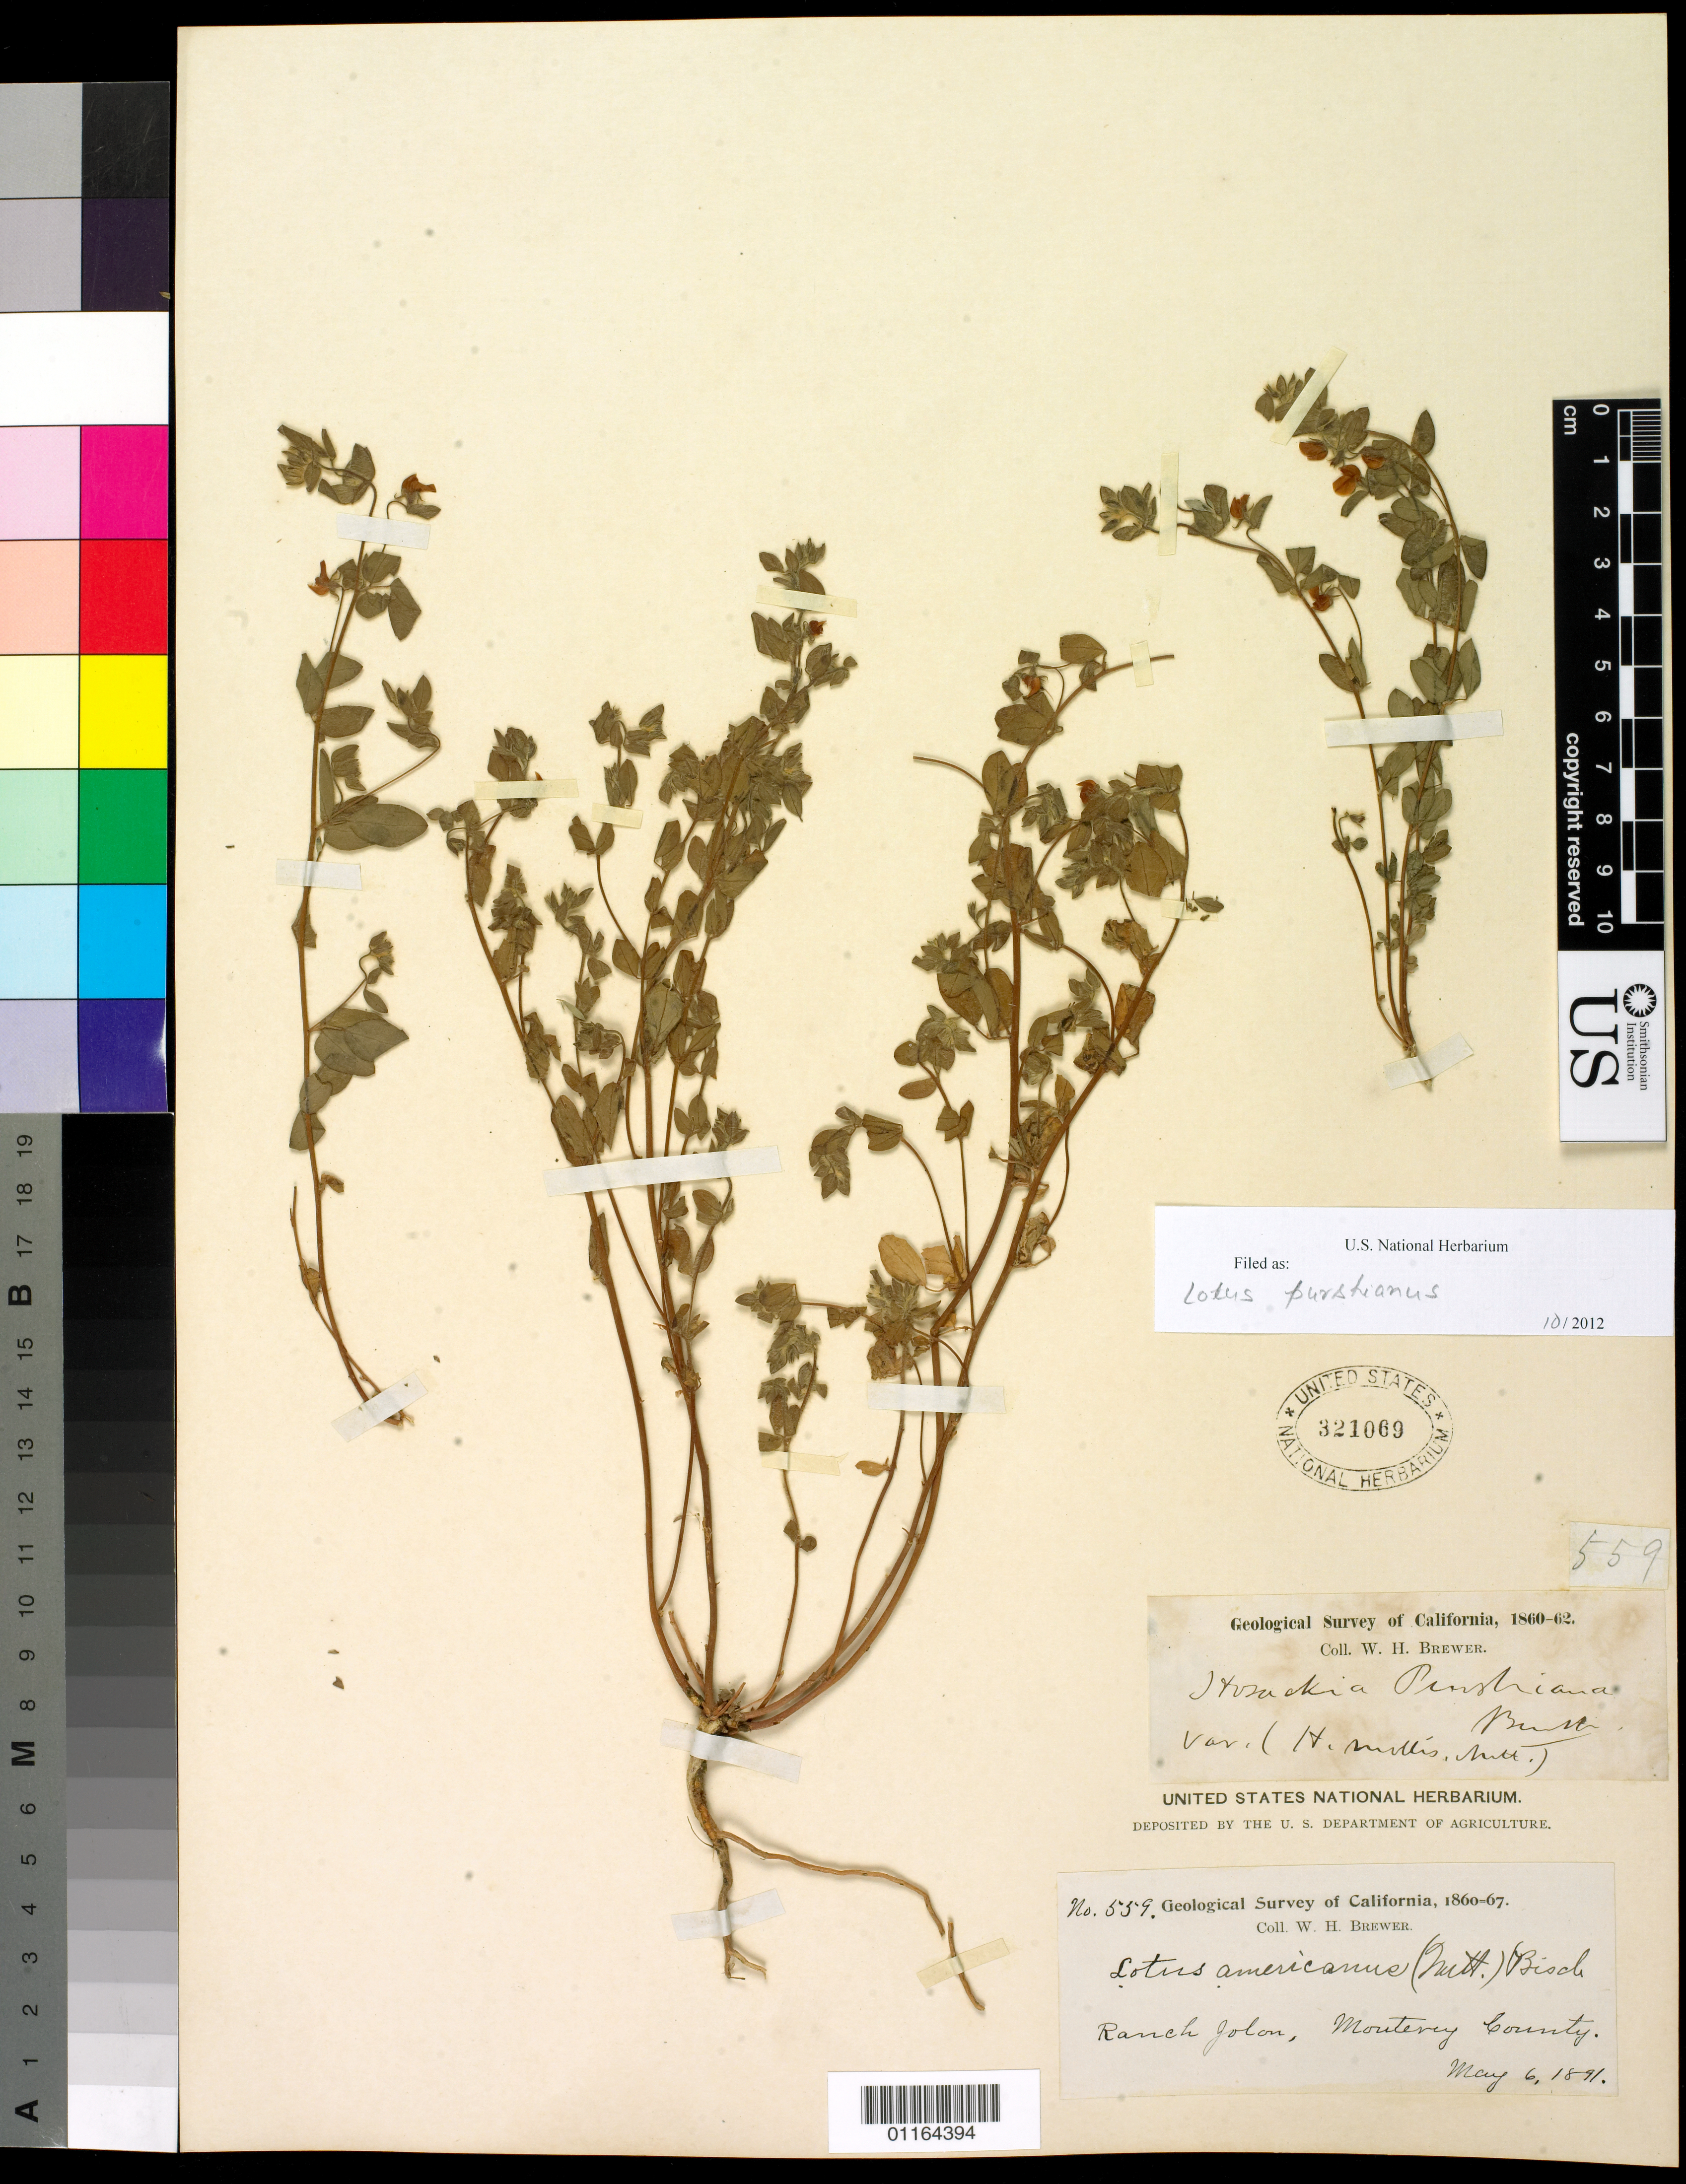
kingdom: Plantae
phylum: Tracheophyta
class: Magnoliopsida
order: Fabales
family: Fabaceae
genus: Acmispon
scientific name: Acmispon americanus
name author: (Nutt.) Rydb.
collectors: W. H. Brewer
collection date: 1861-05-06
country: United States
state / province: California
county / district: Monterey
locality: Ranch Jolon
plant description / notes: Collection Year on the sheet 1891 can't be correct.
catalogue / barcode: US 321069